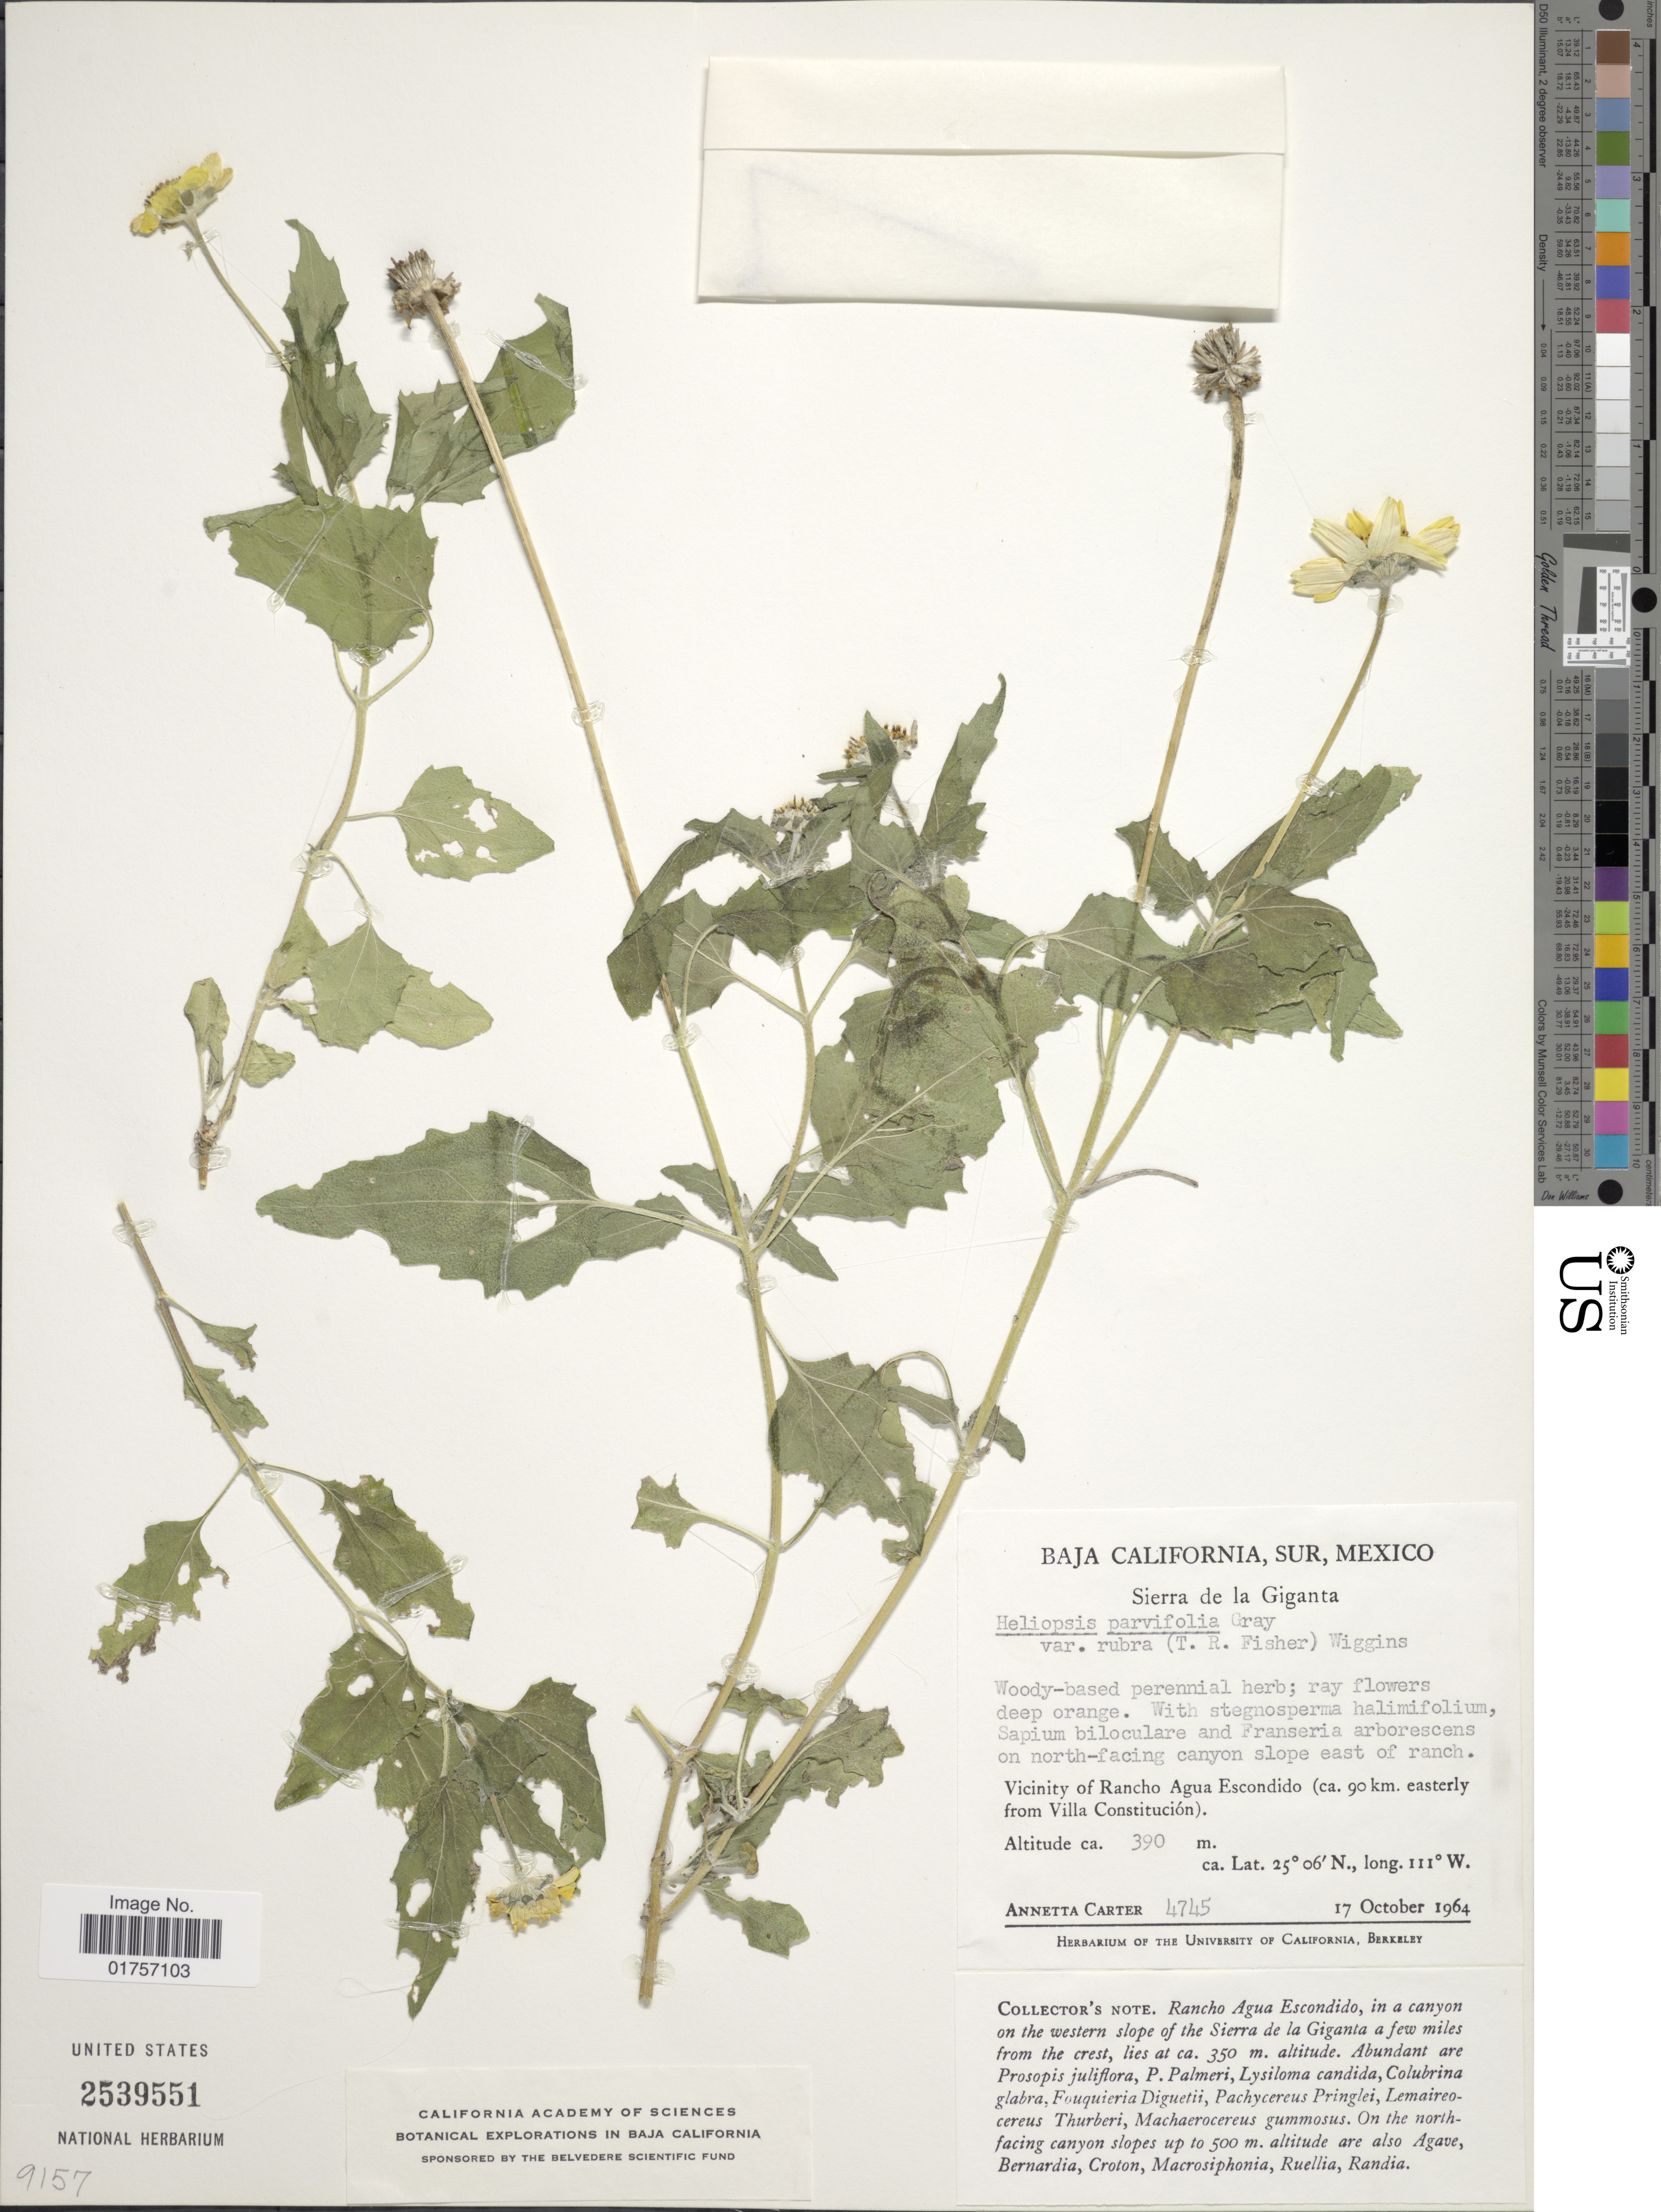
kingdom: Plantae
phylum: Tracheophyta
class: Magnoliopsida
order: Asterales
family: Asteraceae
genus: Heliopsis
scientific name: Heliopsis parvifolia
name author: A. Gray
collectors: A. Carter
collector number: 4745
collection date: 1964-10-17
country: Mexico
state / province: Baja California Sur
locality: Sierra de la Giganta. Vicinity of Rancho Agua Escondido (ca. 90 km. easterly from Villa Constitución)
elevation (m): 350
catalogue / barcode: US 2539551